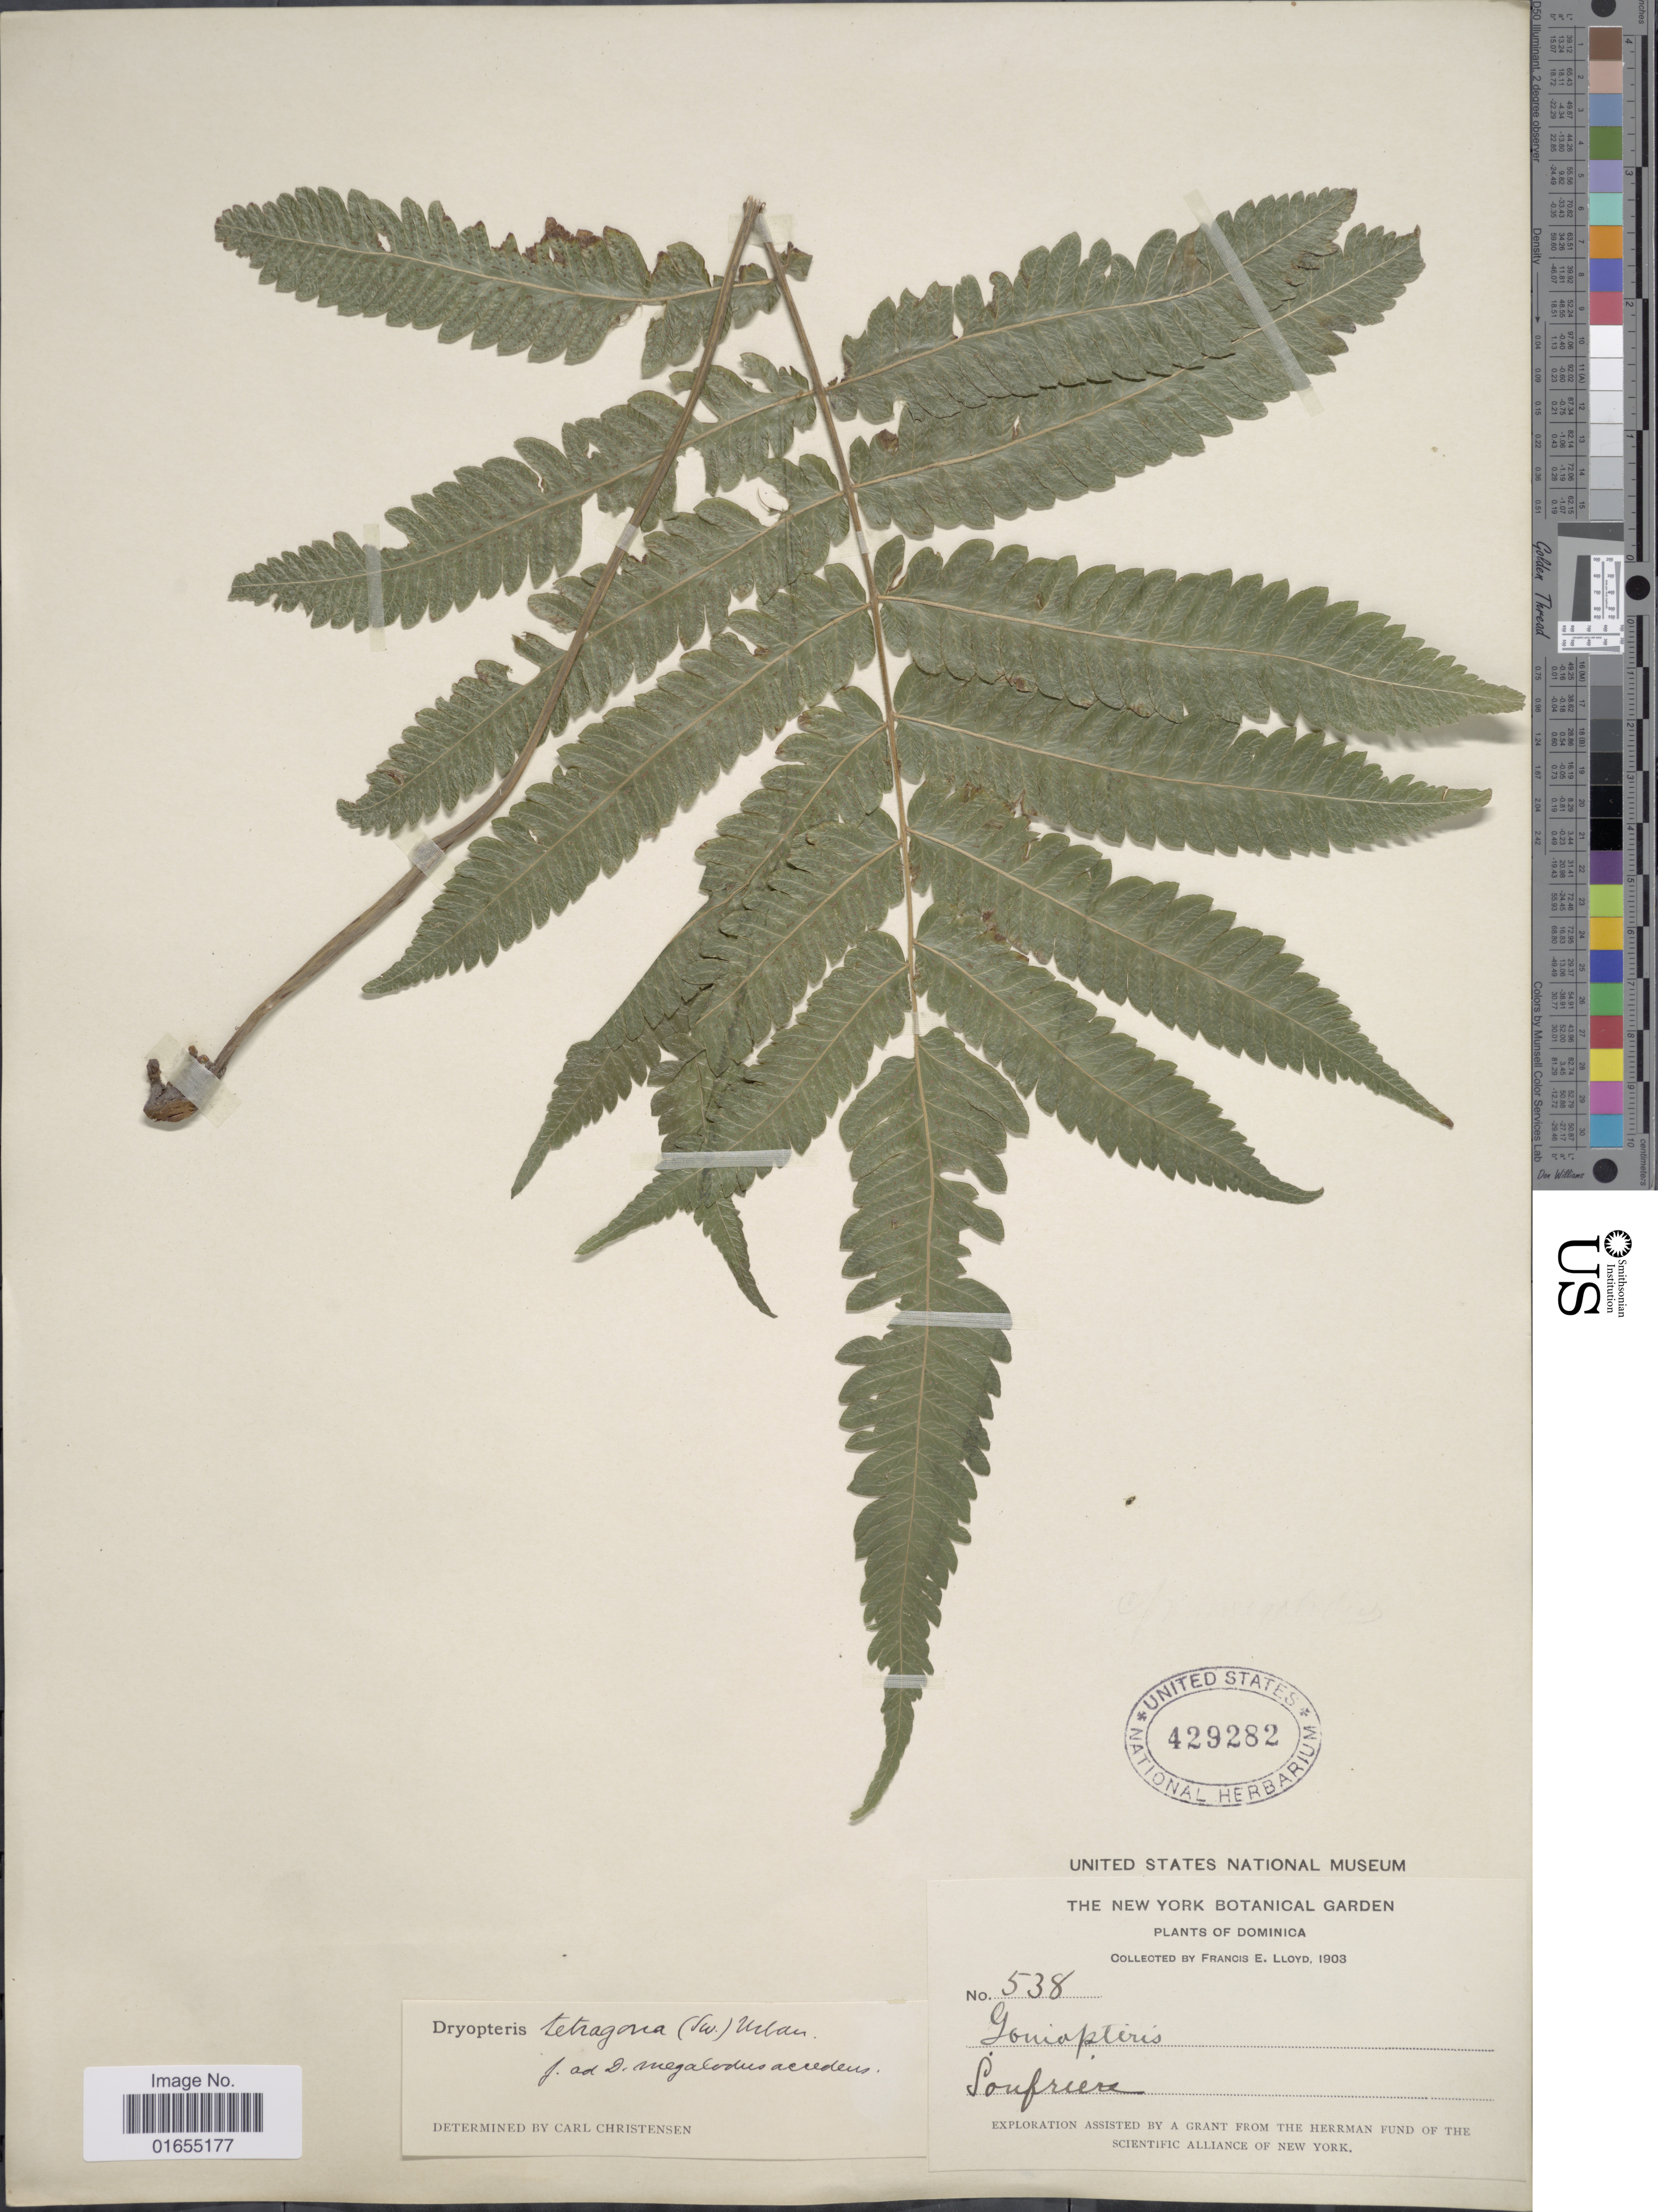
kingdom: Plantae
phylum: Tracheophyta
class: Polypodiopsida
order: Polypodiales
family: Thelypteridaceae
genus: Goniopteris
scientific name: Goniopteris subtetragona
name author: (Link) Vareschi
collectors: Lloyd, C. E.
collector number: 538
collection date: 1903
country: Dominica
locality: Soufriere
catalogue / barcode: US 429282